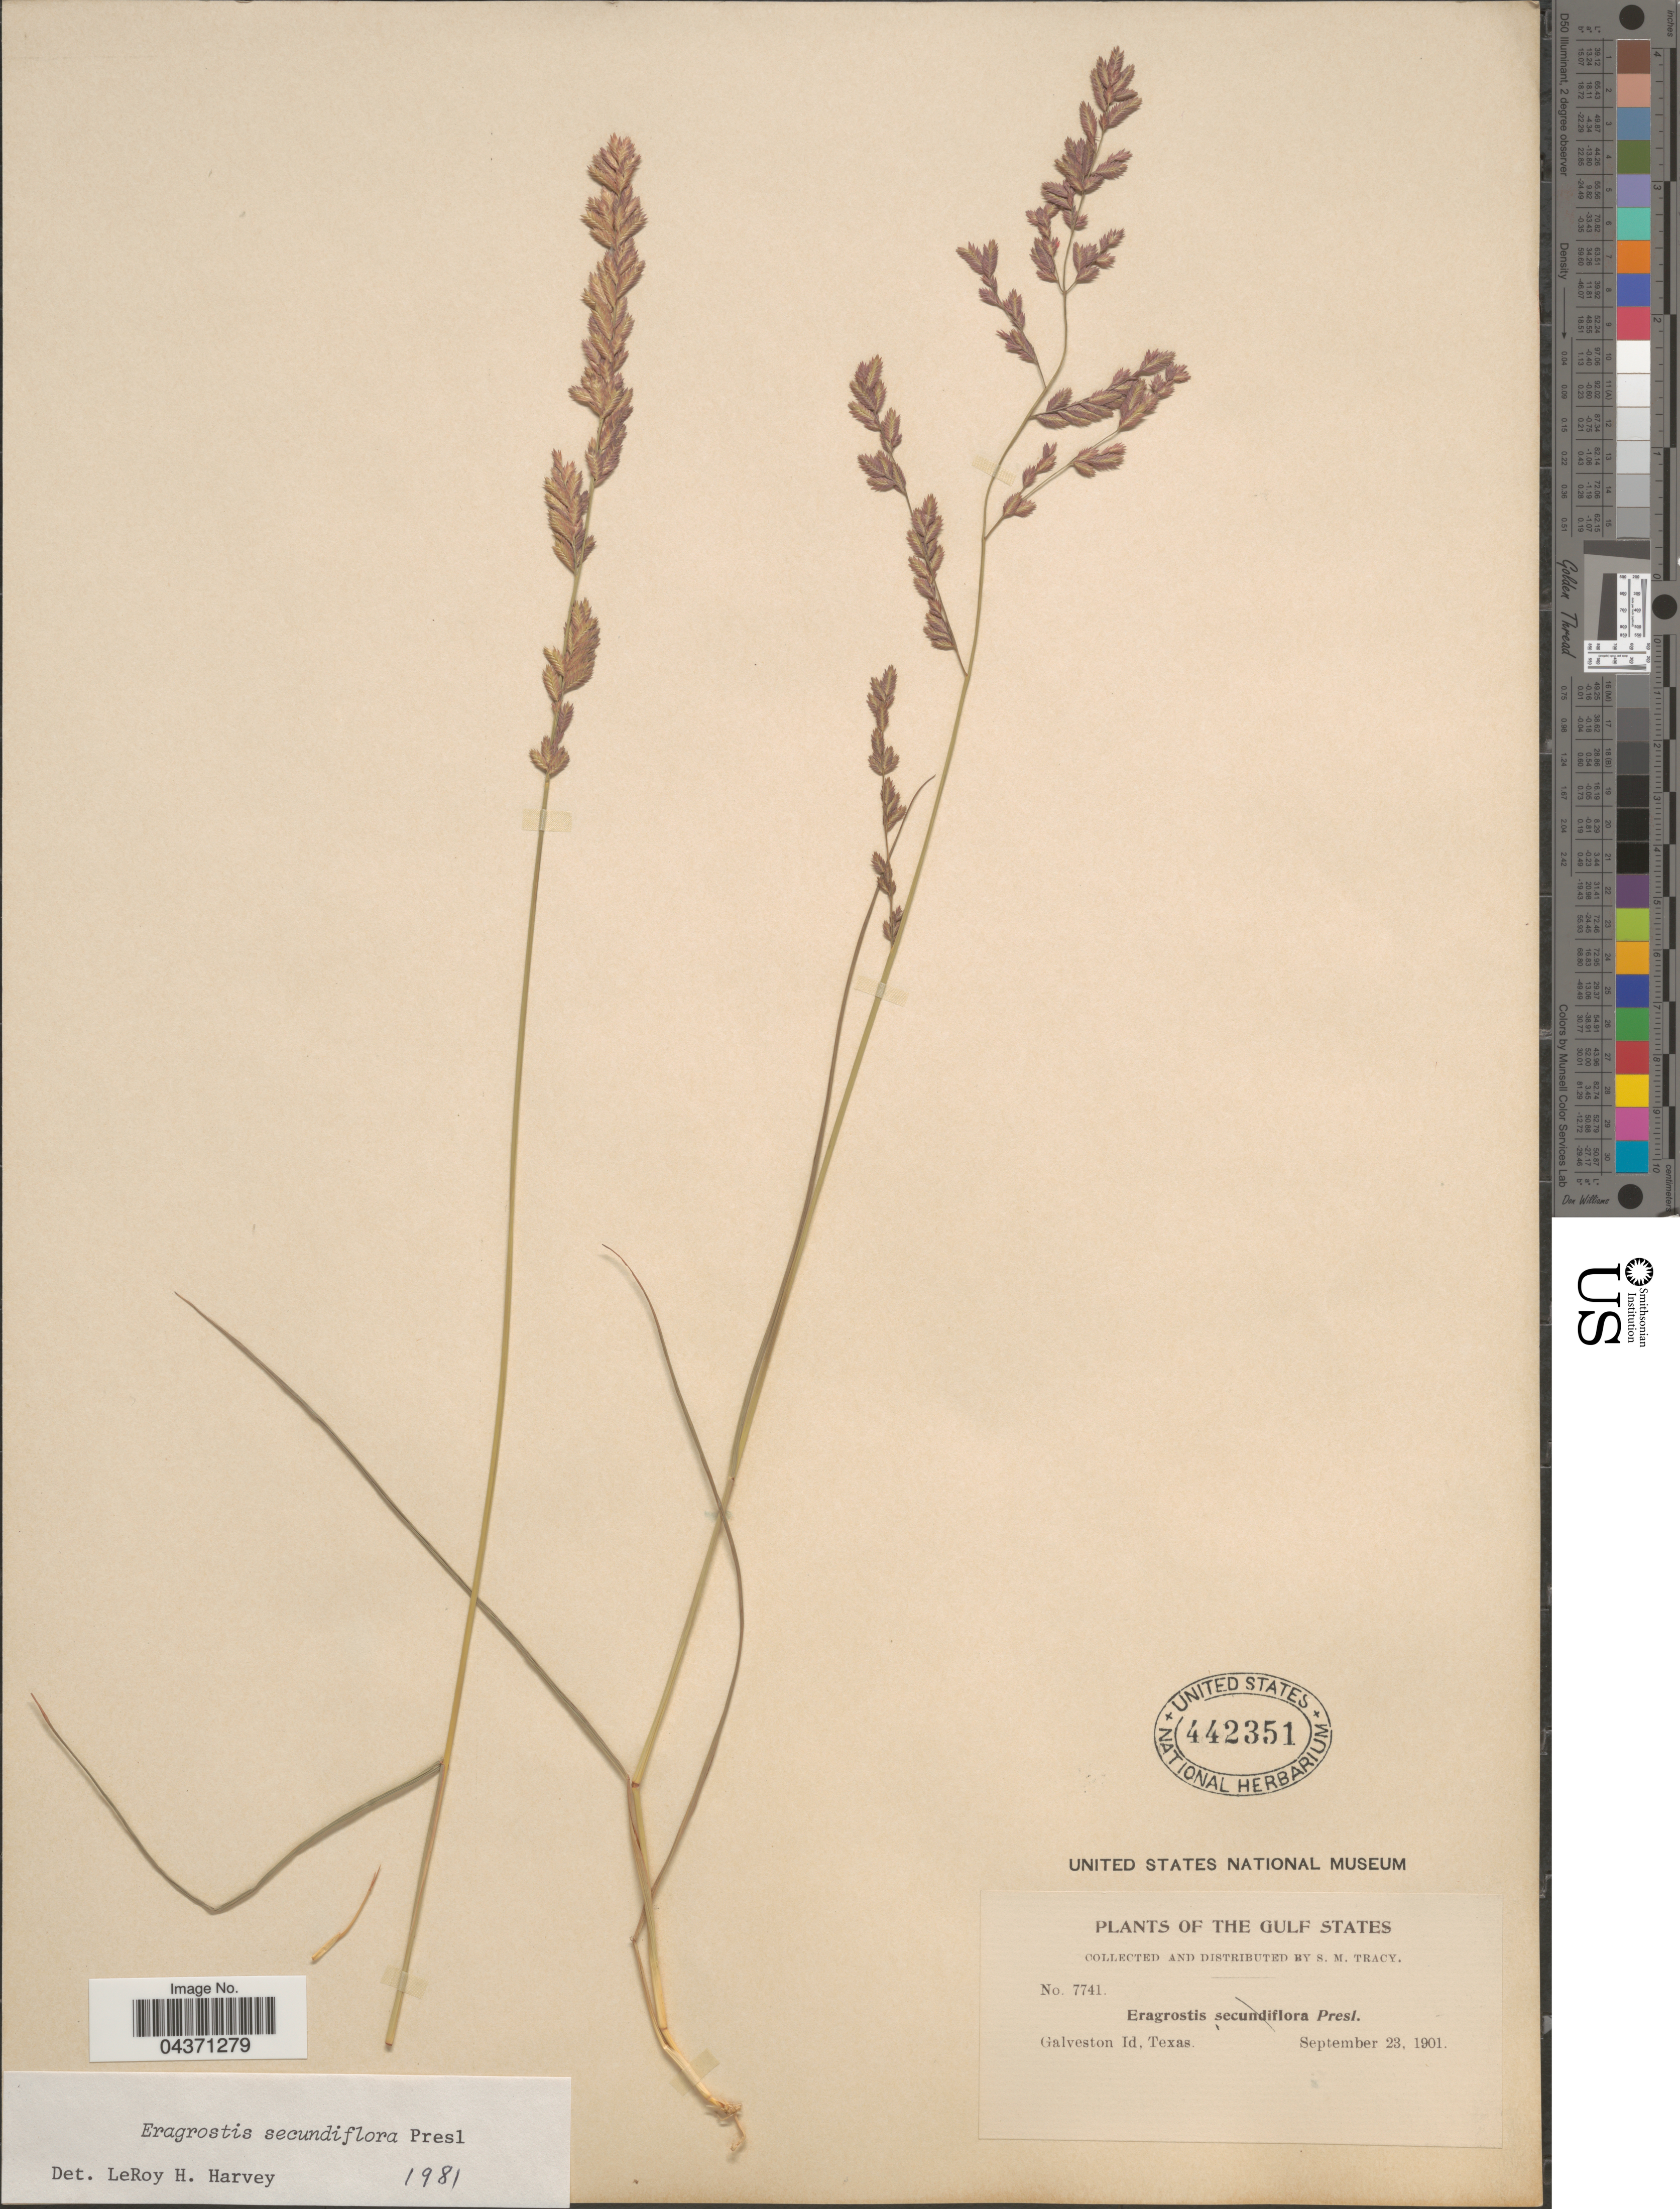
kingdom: Plantae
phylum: Tracheophyta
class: Liliopsida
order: Poales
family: Poaceae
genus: Eragrostis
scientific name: Eragrostis secundiflora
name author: J. Presl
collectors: S. M. Tracy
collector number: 7741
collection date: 1901-09-23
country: United States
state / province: Texas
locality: The Gulf States. Galveston Id.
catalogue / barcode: US 442351